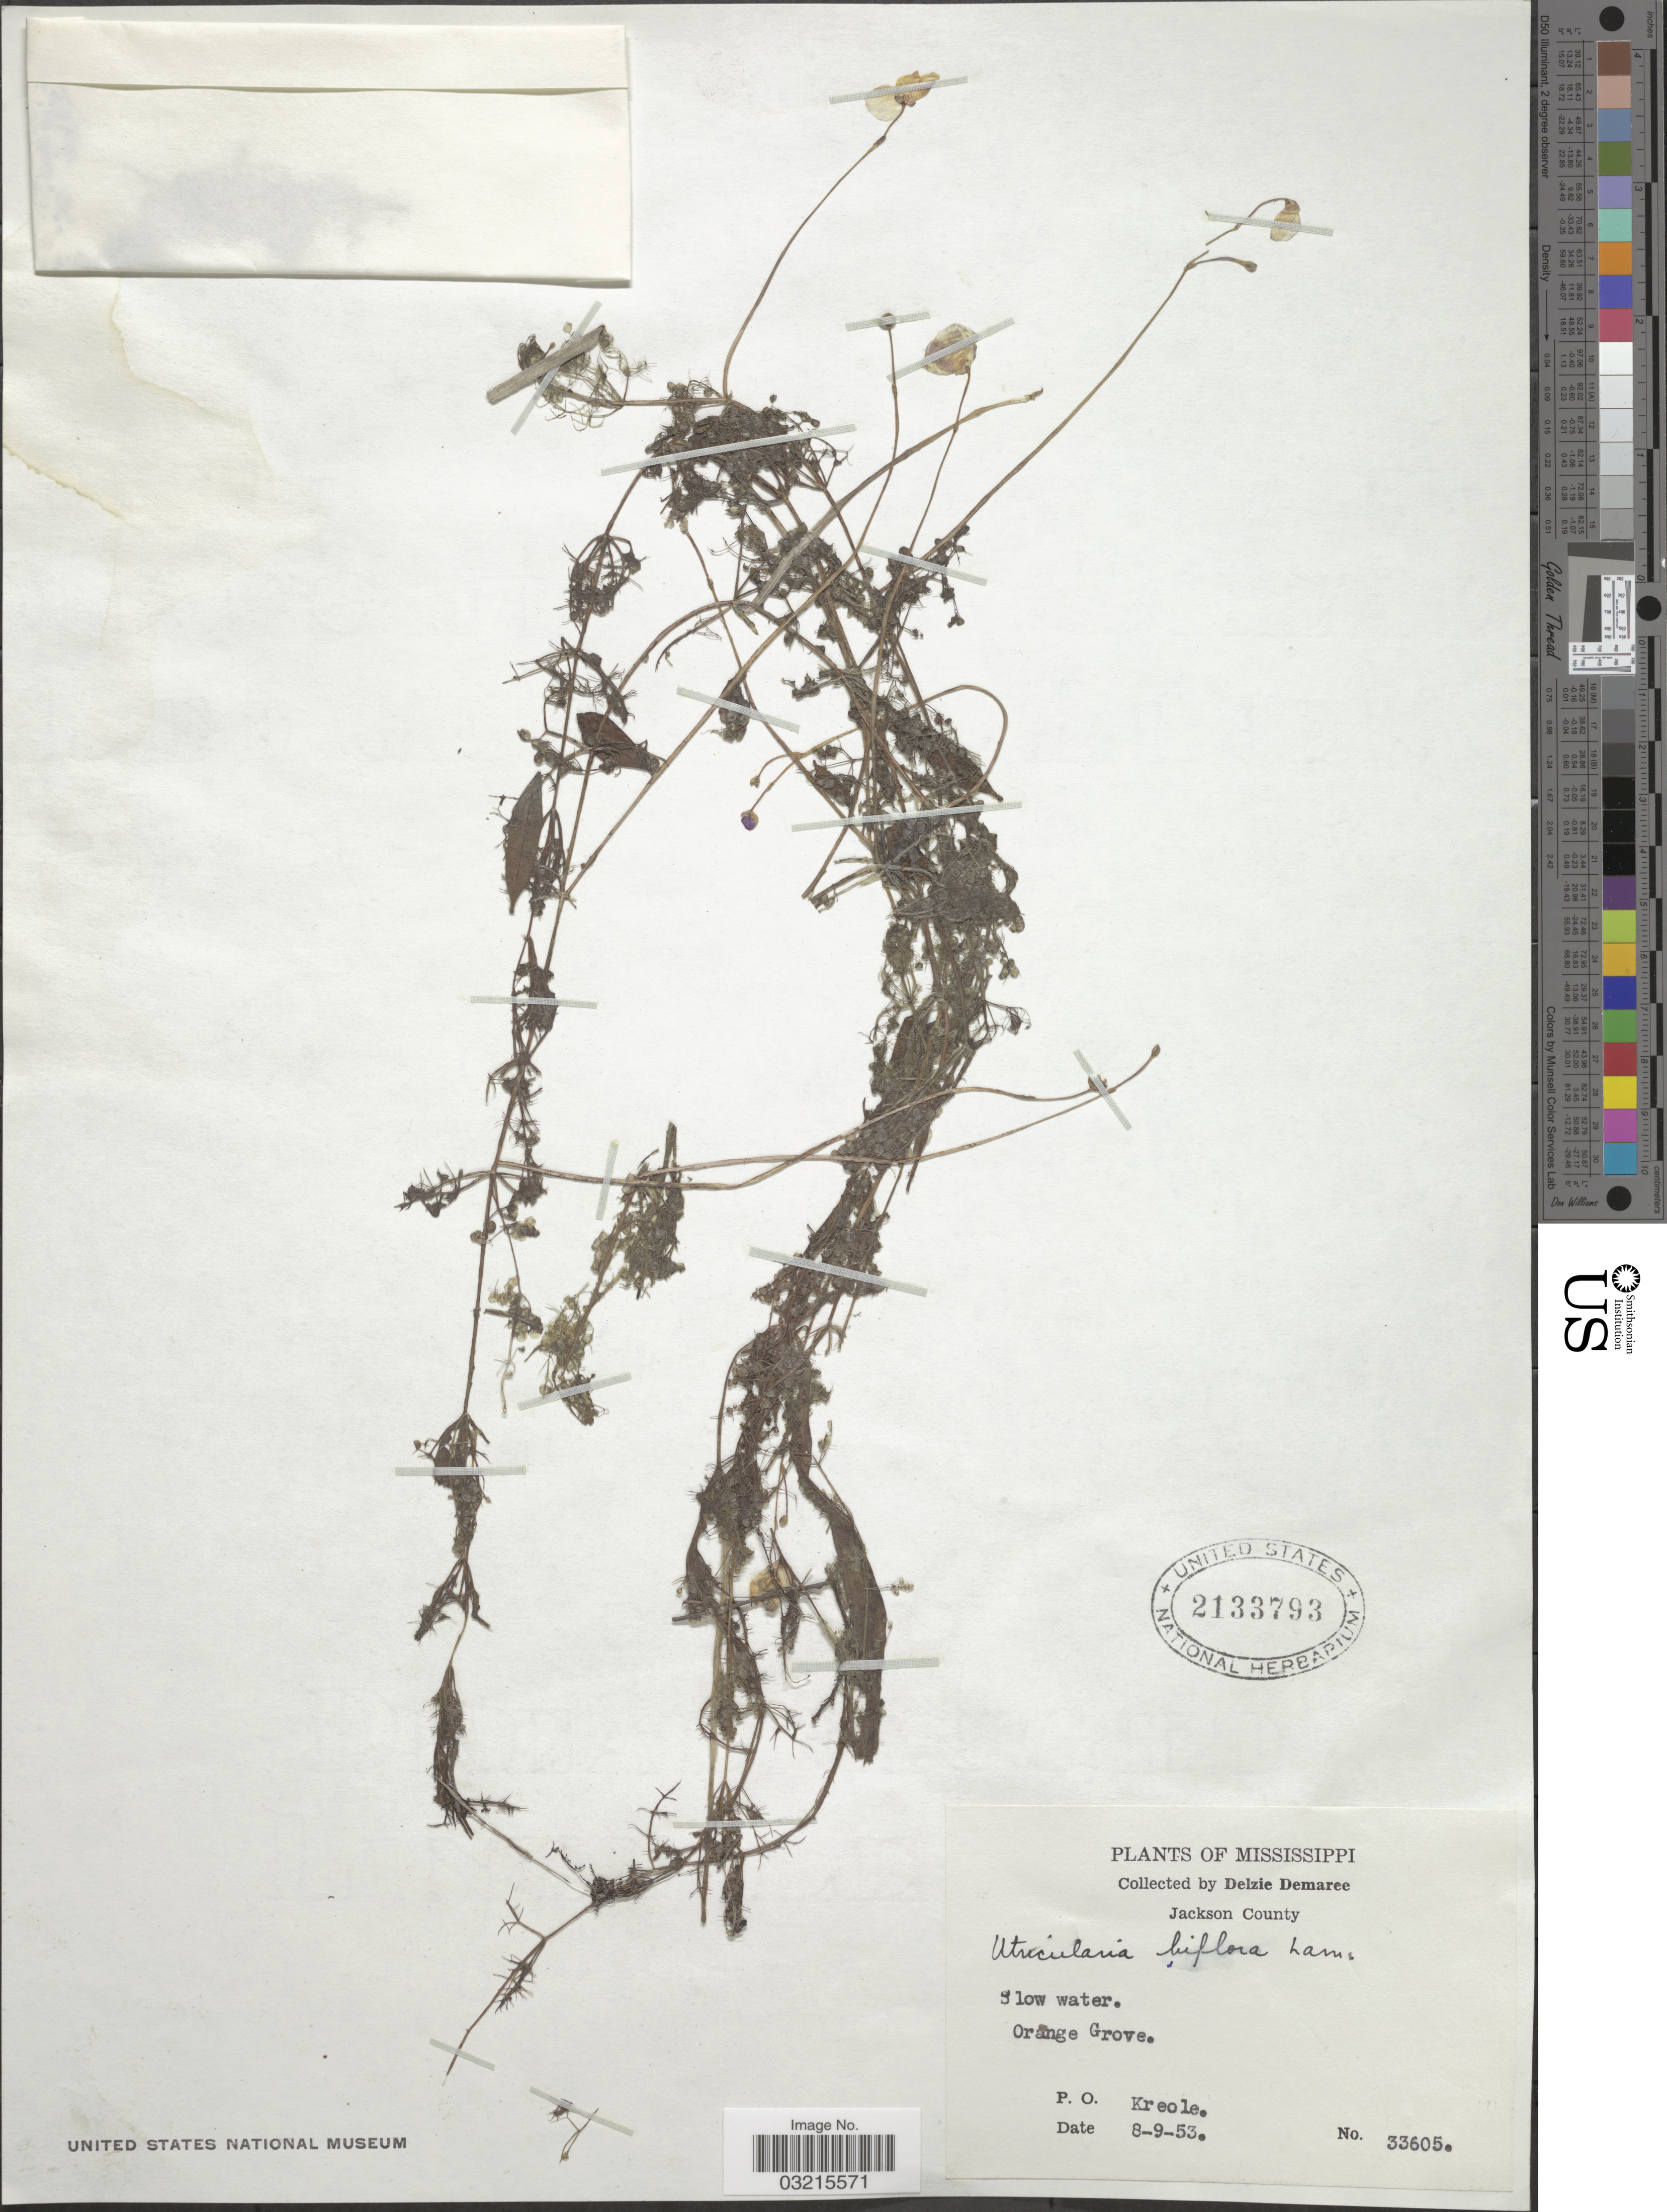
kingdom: Plantae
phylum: Tracheophyta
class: Magnoliopsida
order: Lamiales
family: Lentibulariaceae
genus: Utricularia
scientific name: Utricularia purpurea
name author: Walter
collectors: D. Demaree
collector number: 33605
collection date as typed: Transcribed d/m/y: 9/8/53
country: United States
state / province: Mississippi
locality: Jackson County, Orange Grove, P.O. Kreole.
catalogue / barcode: US 2133793